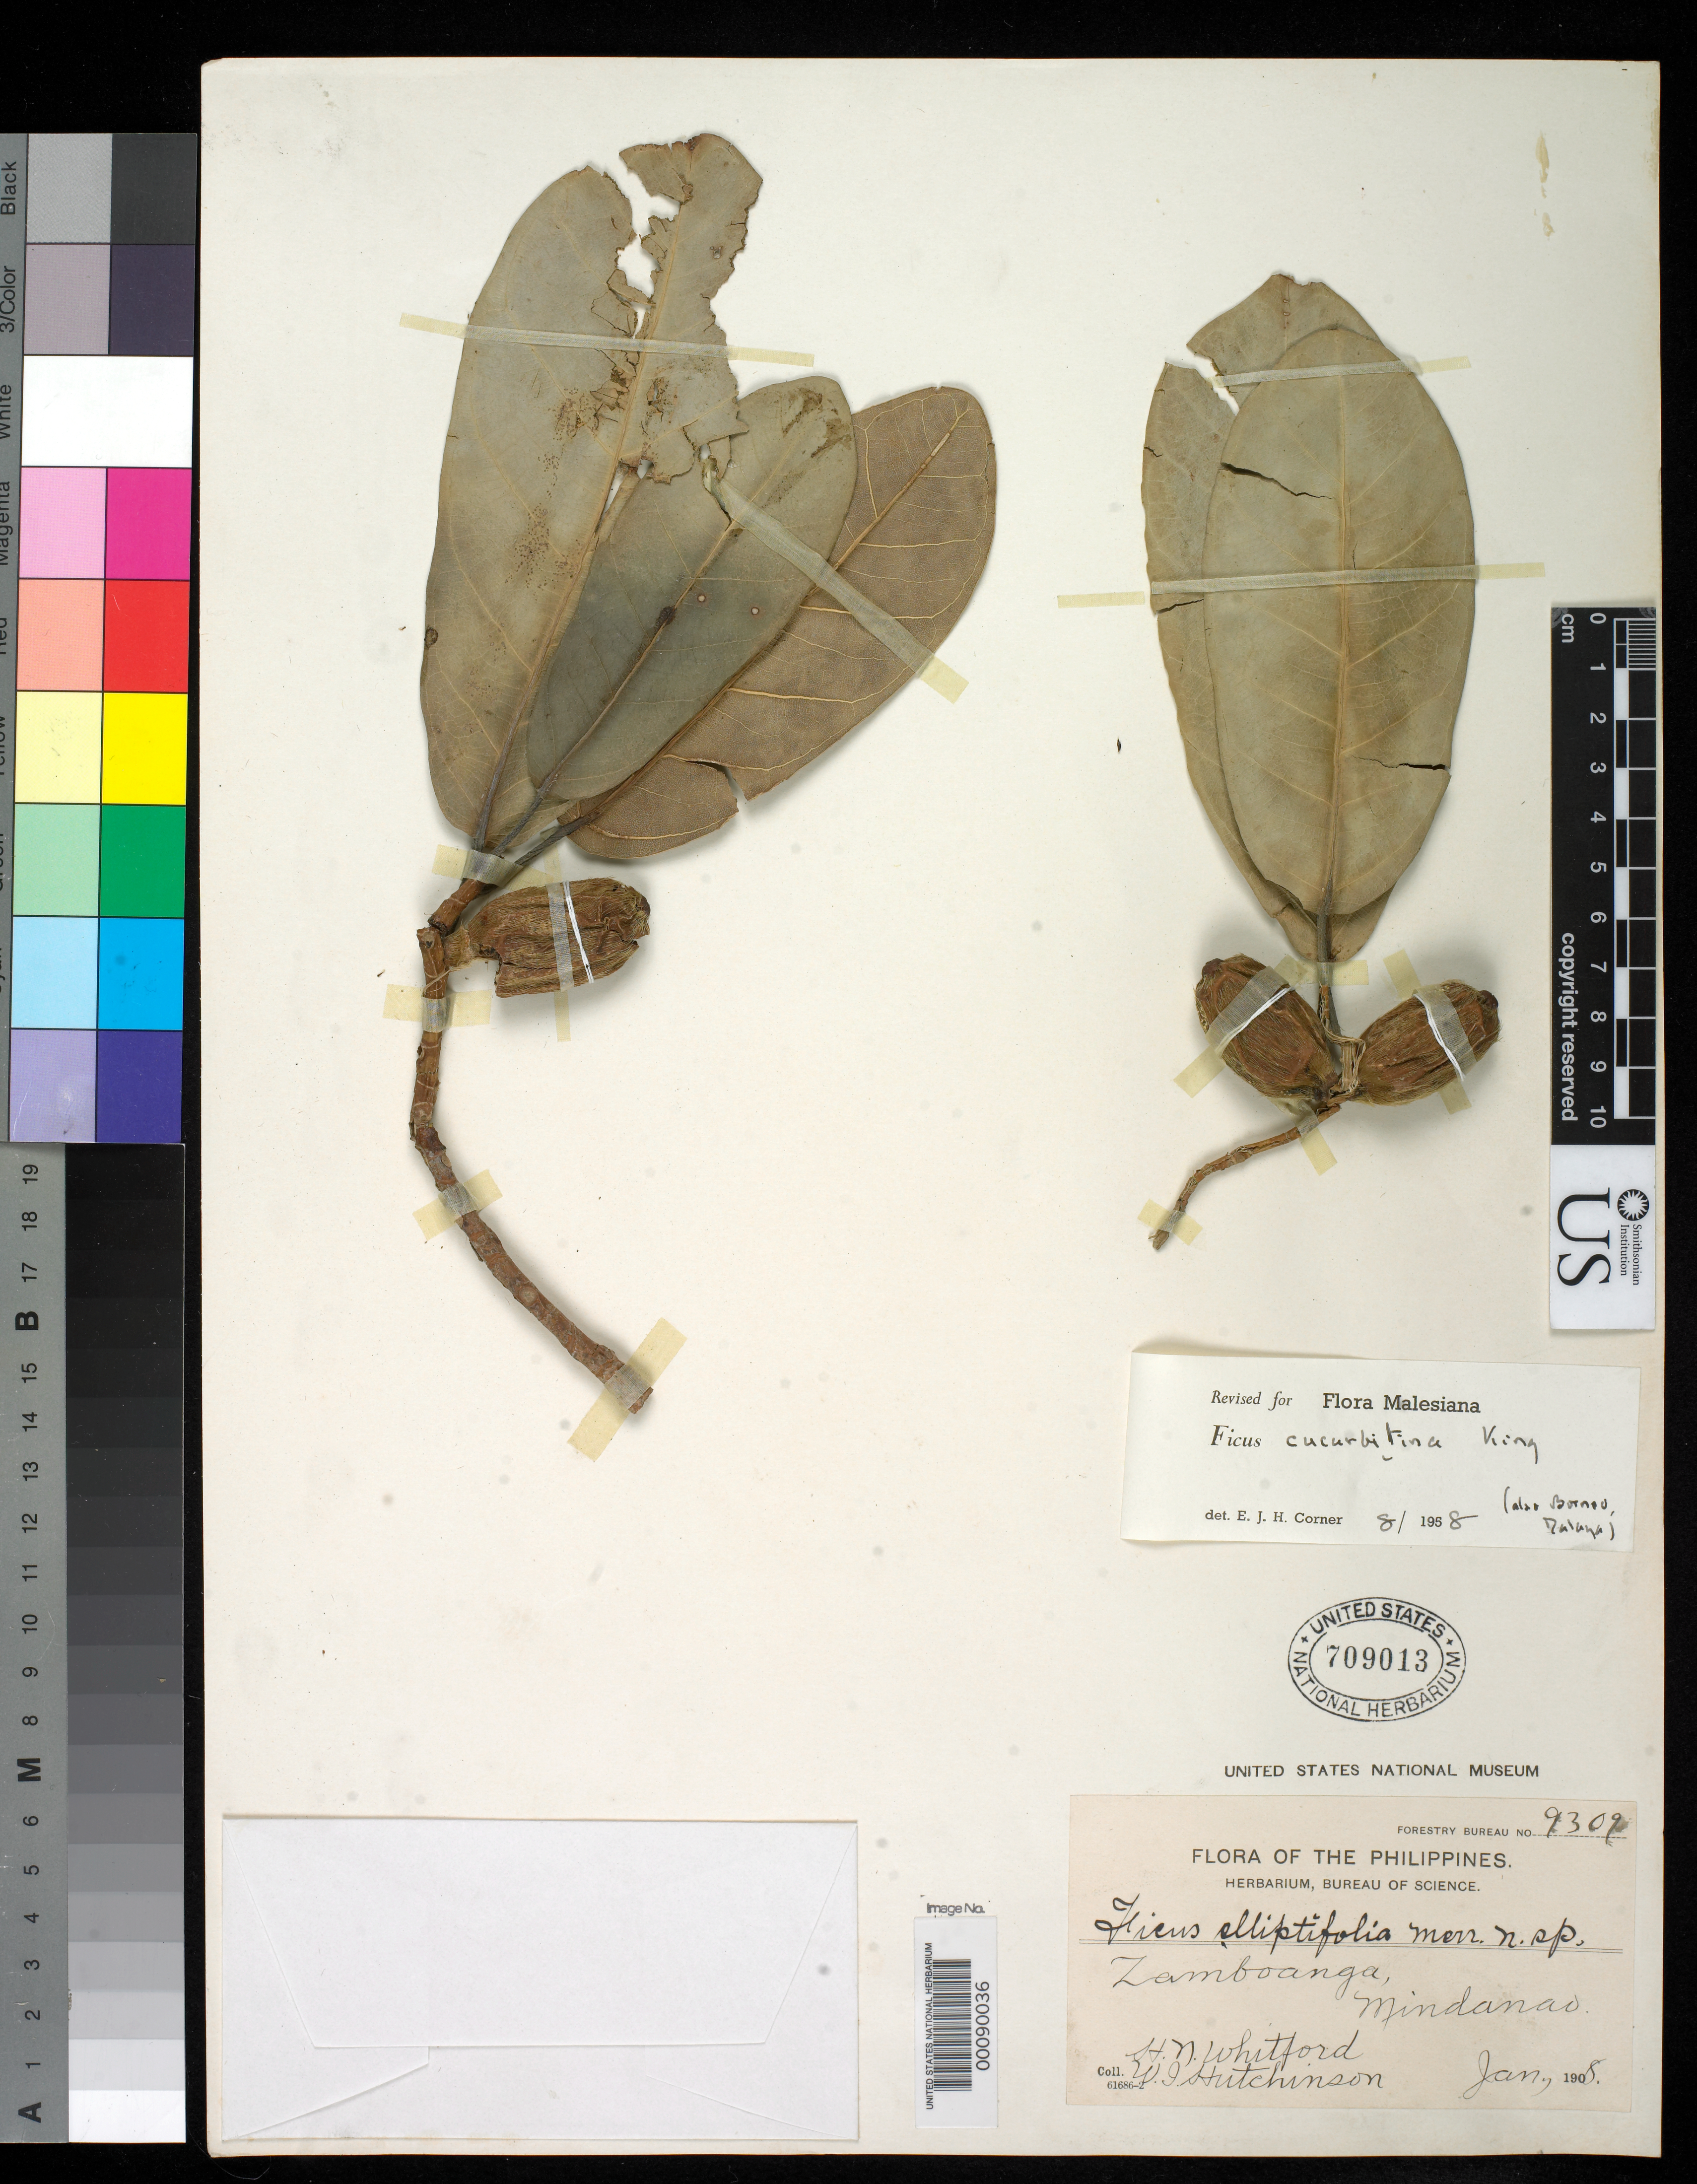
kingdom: Plantae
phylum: Tracheophyta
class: Magnoliopsida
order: Rosales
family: Moraceae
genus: Ficus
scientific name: Ficus elliptifolia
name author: Merr.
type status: Isotype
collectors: H. N. Whitford & W. I. Hutchinson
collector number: Forestry Bureau 9309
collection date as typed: Jan 1908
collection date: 1908-01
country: Philippines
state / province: Zamboanga Peninsula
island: Mindanao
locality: Tetuan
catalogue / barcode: US 709013